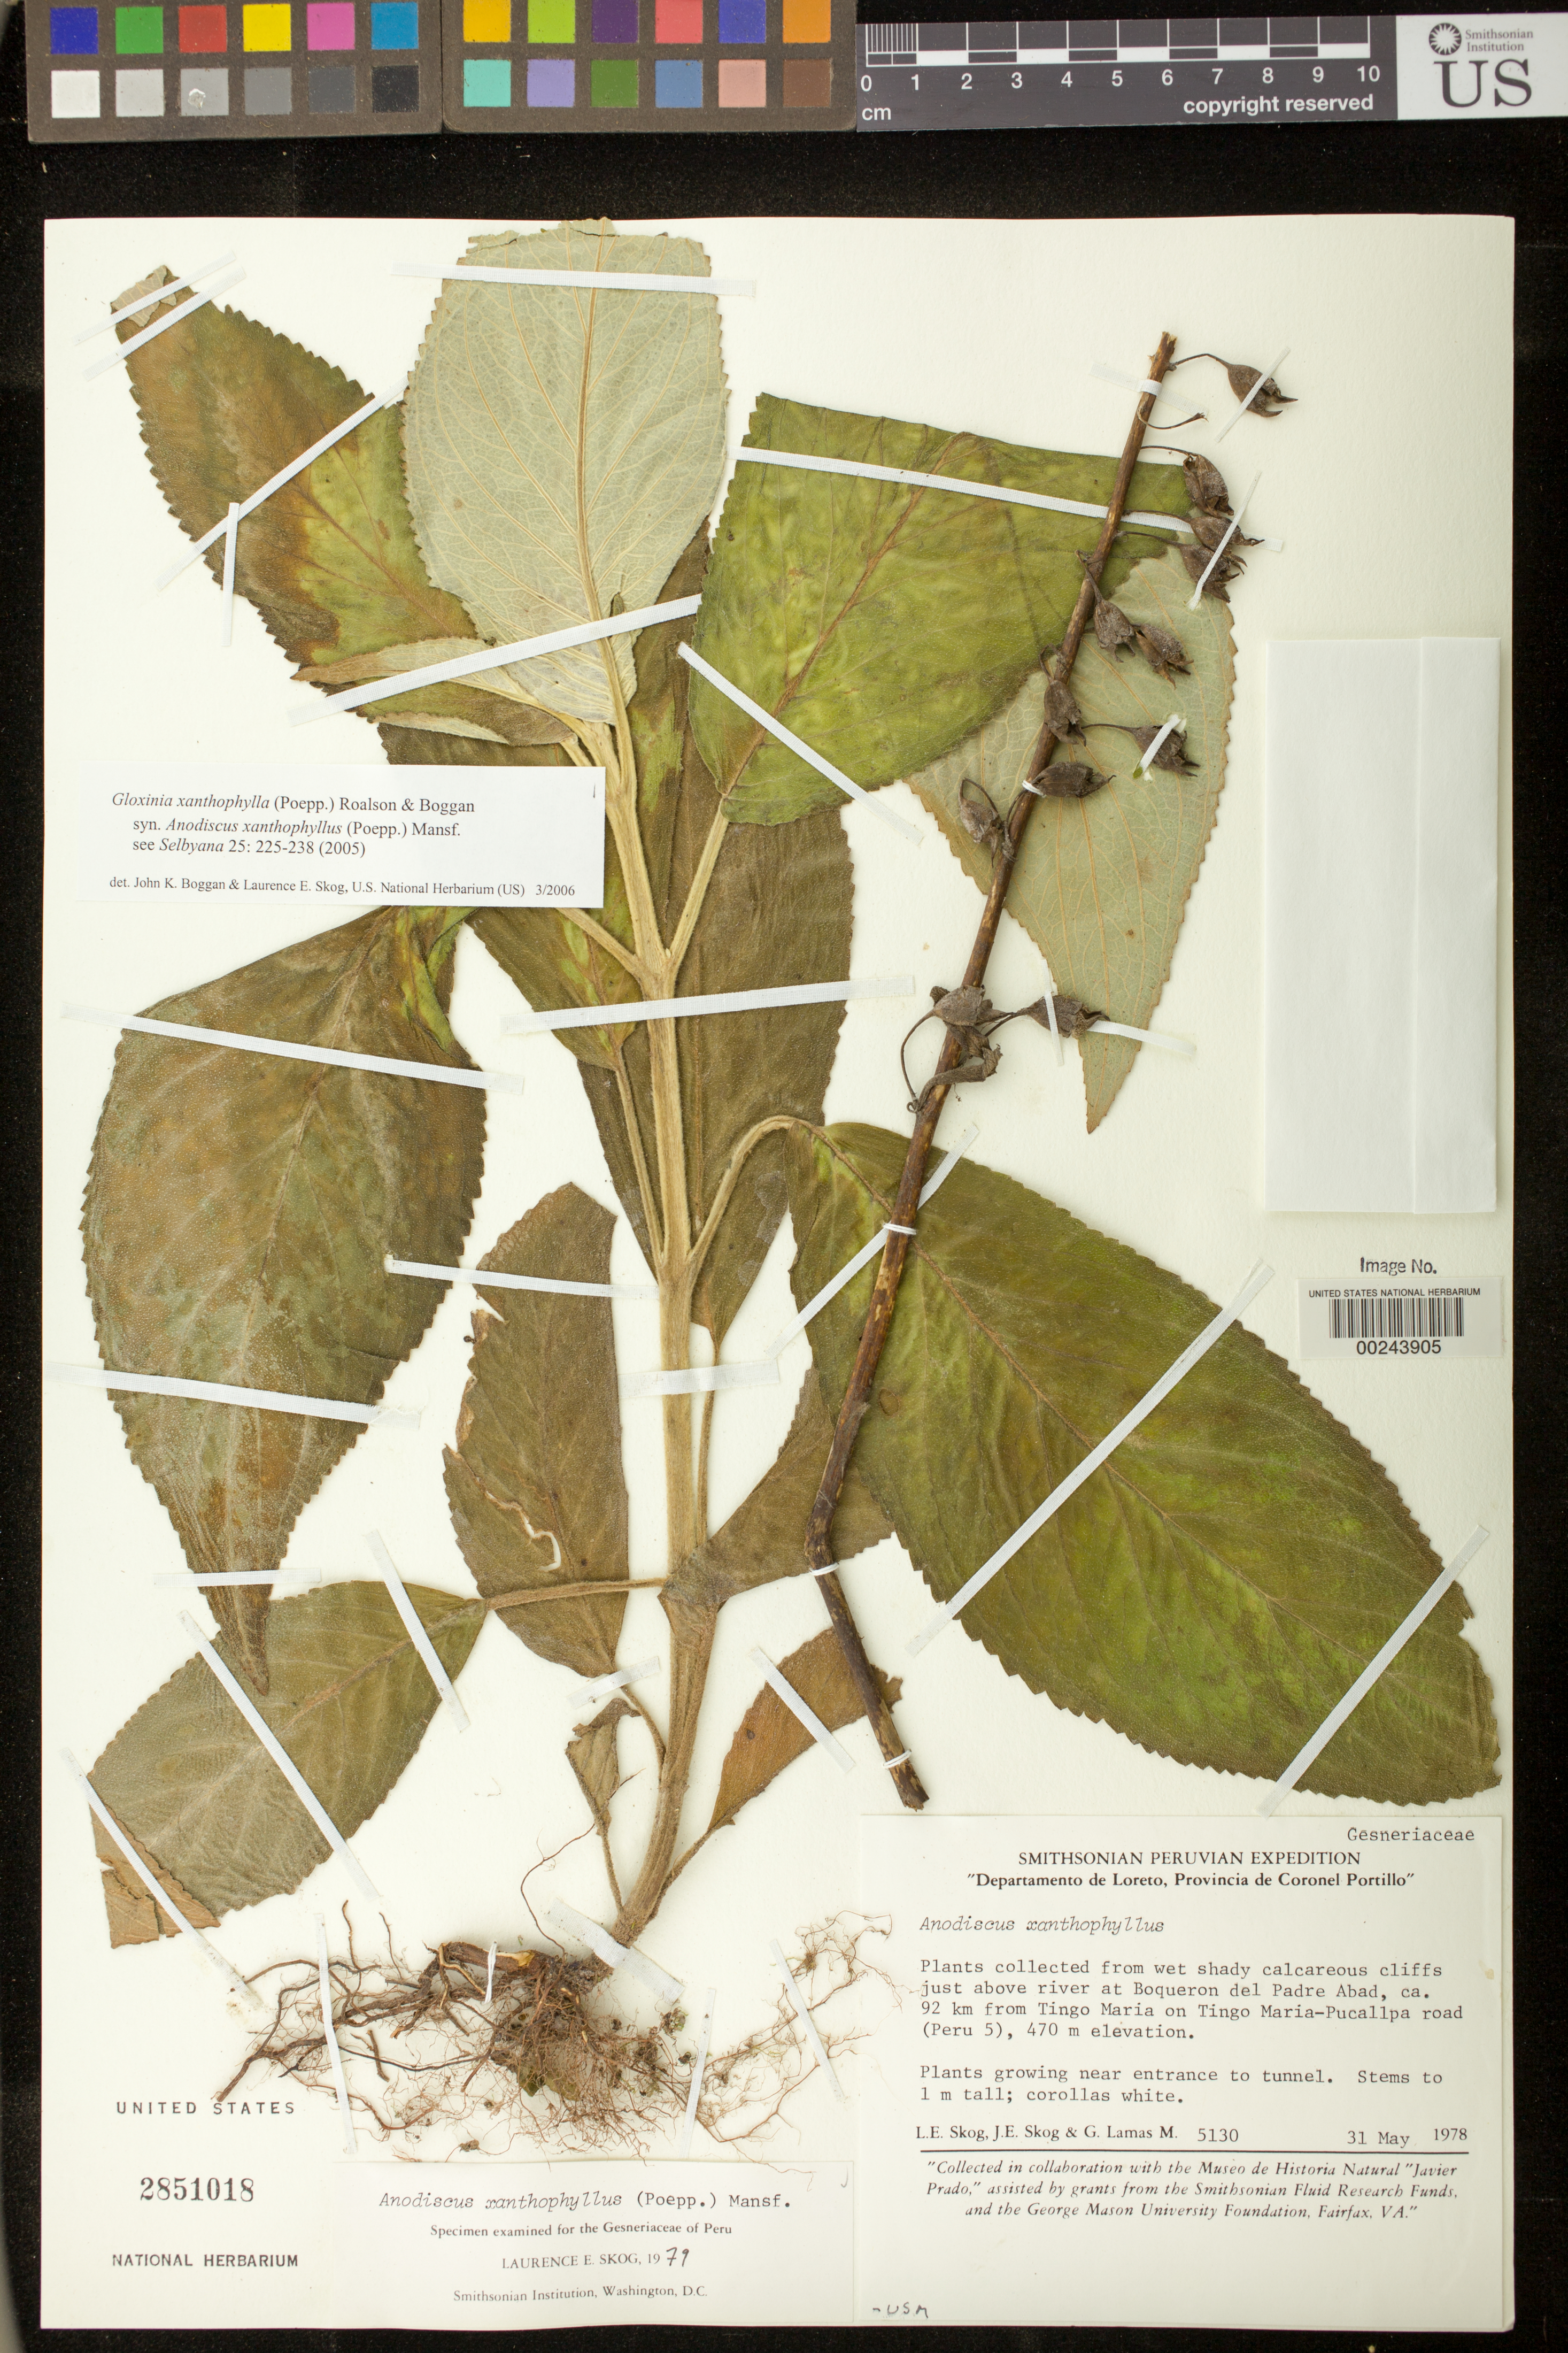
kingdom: Plantae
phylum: Tracheophyta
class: Magnoliopsida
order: Lamiales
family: Gesneriaceae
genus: Gloxinia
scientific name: Gloxinia xanthophylla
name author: (Poepp.) Roalson & Boggan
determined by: Boggan, J. K.; Skog, L. E.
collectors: L. E. Skog, J. E. Skog & G. Lamas M.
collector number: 5130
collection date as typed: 31 May 1978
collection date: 1978-05-31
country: Peru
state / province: Loreto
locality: Prov. Coronel Portillo; at Boqueron del Padre Abad, ca 92 km from Tingo Maria on Tingo Maria - Pucallpa road (Peru 5)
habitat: Wet shady calcareous cliffs just above river; growing near entrance to tunnel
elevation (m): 470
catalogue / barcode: US 2851018